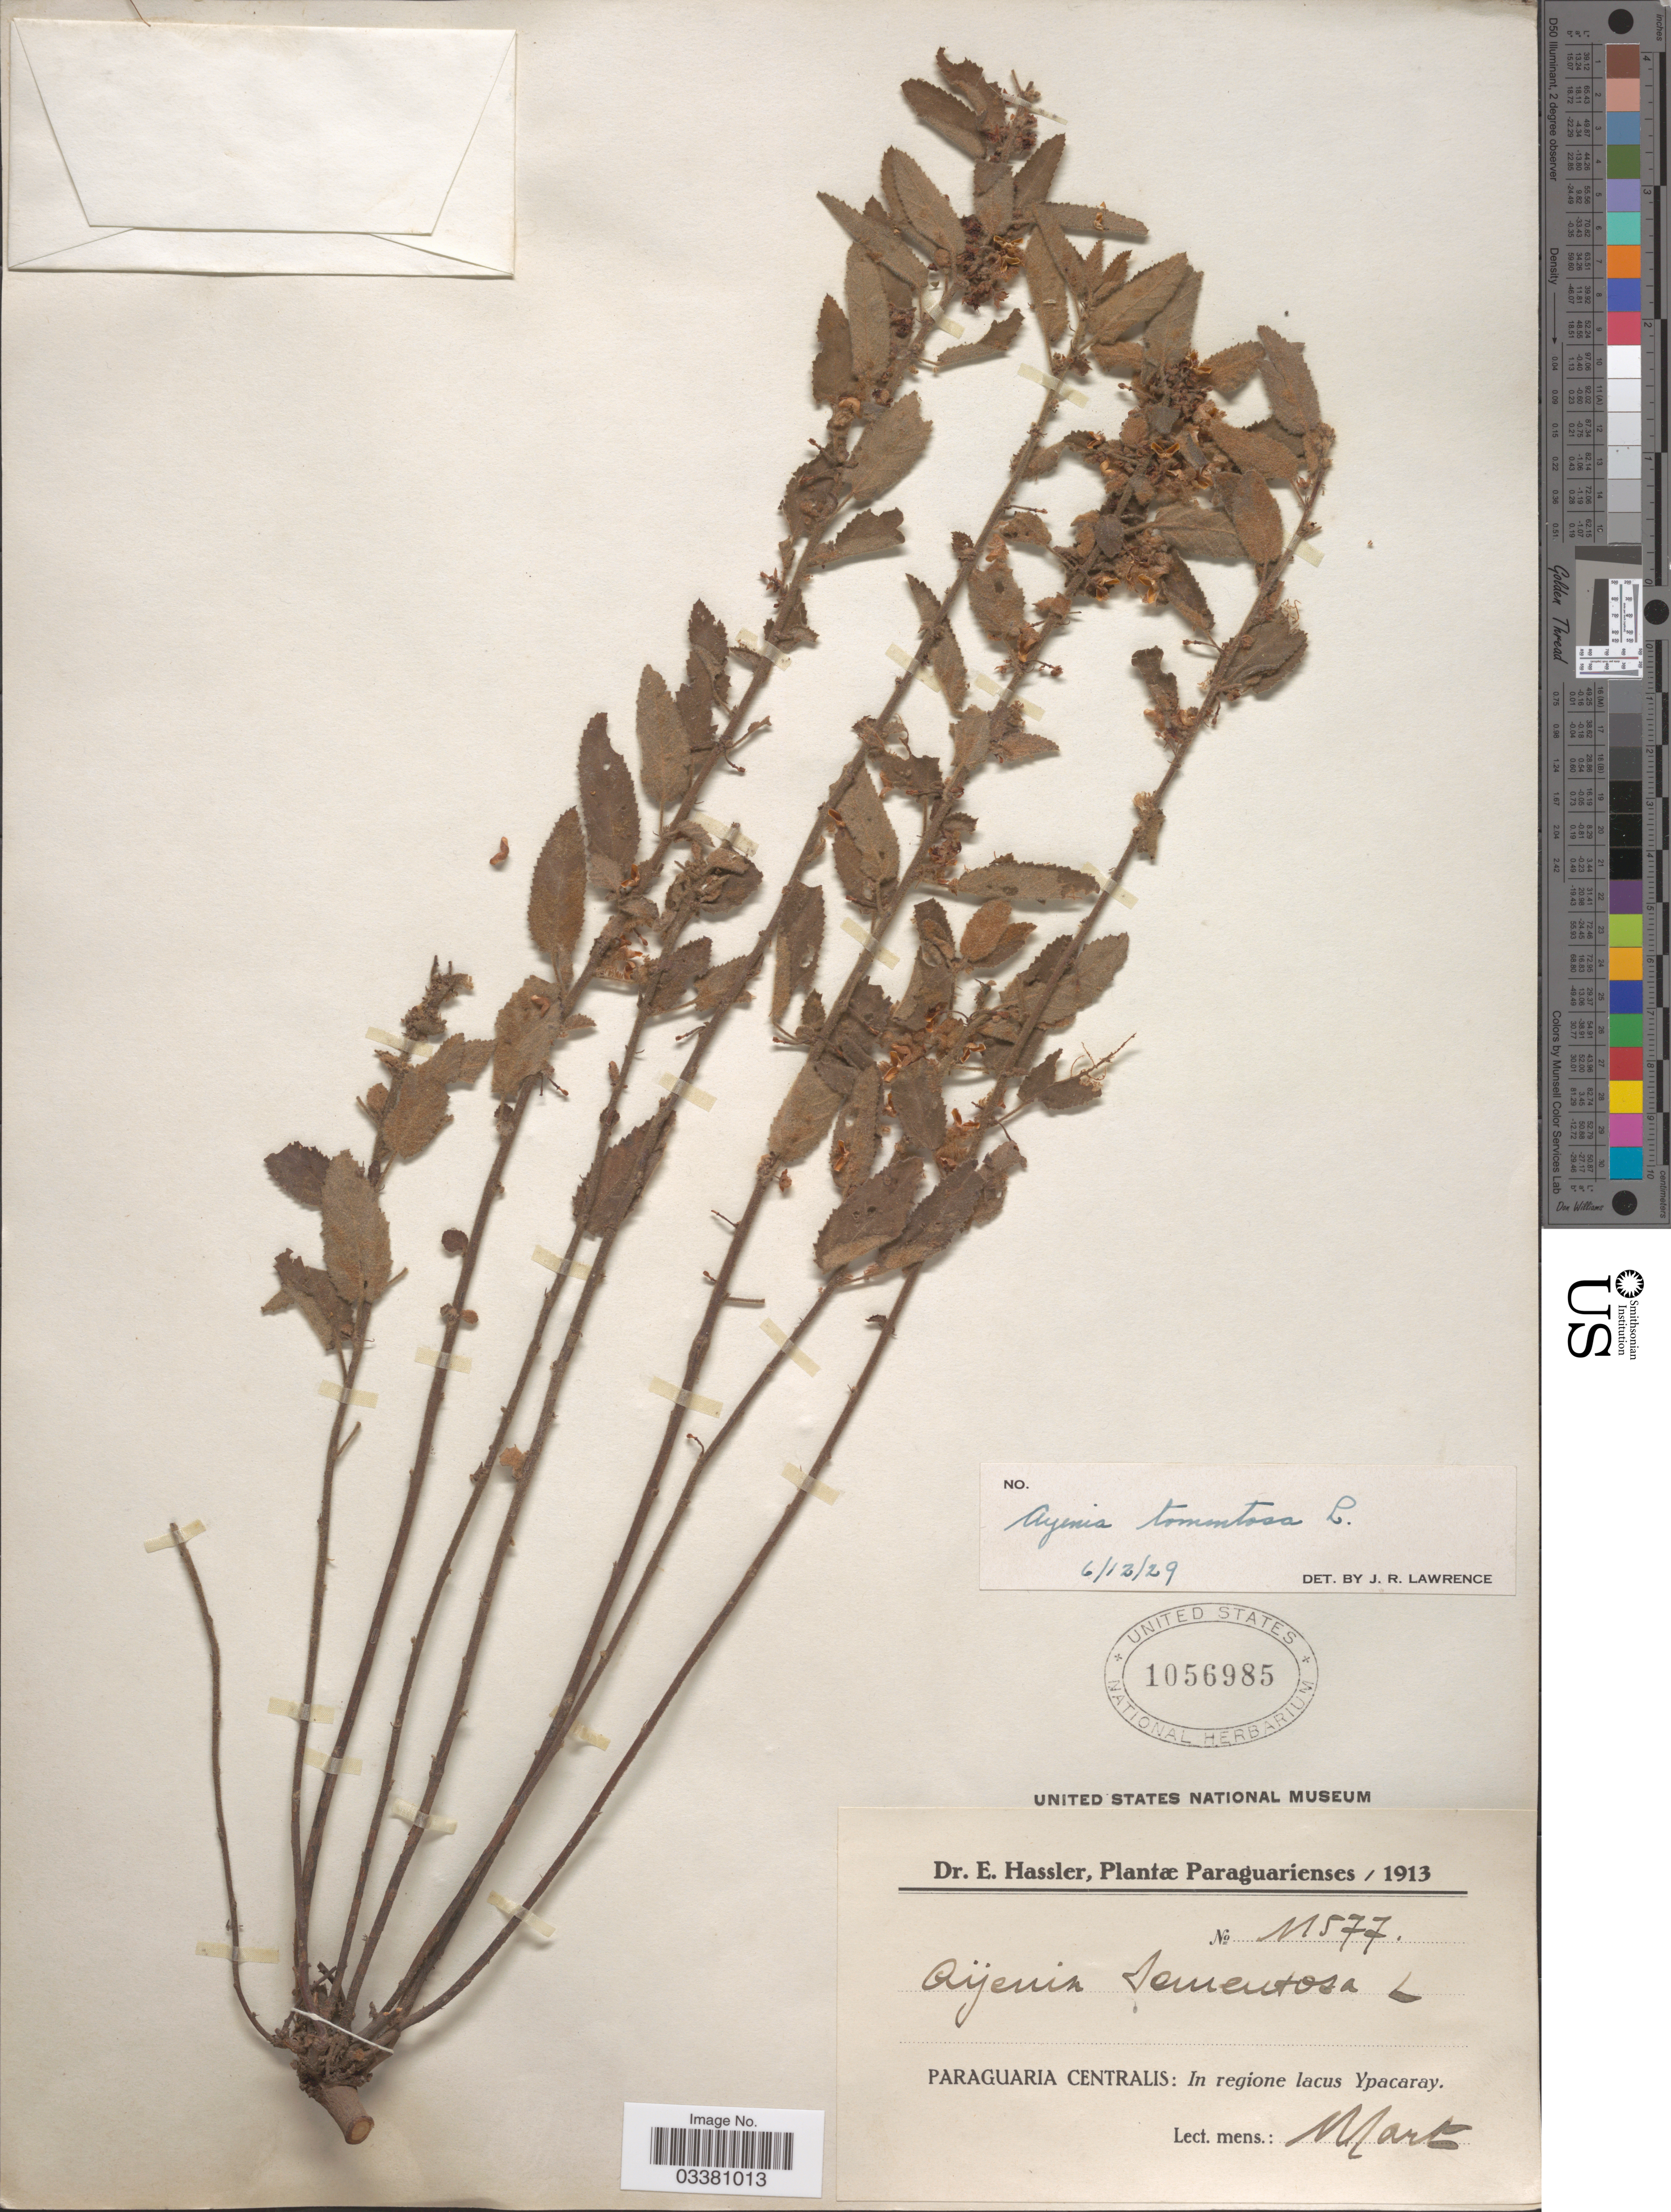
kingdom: Plantae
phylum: Tracheophyta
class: Magnoliopsida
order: Malvales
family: Malvaceae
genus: Ayenia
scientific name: Ayenia tomentosa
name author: L.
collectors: E. Hassler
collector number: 11577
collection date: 1913-03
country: Paraguay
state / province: Paraguari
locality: Paraguarienses. Paraguaria Centralis: In regione lacus Ypacaray.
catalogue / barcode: US 1056985